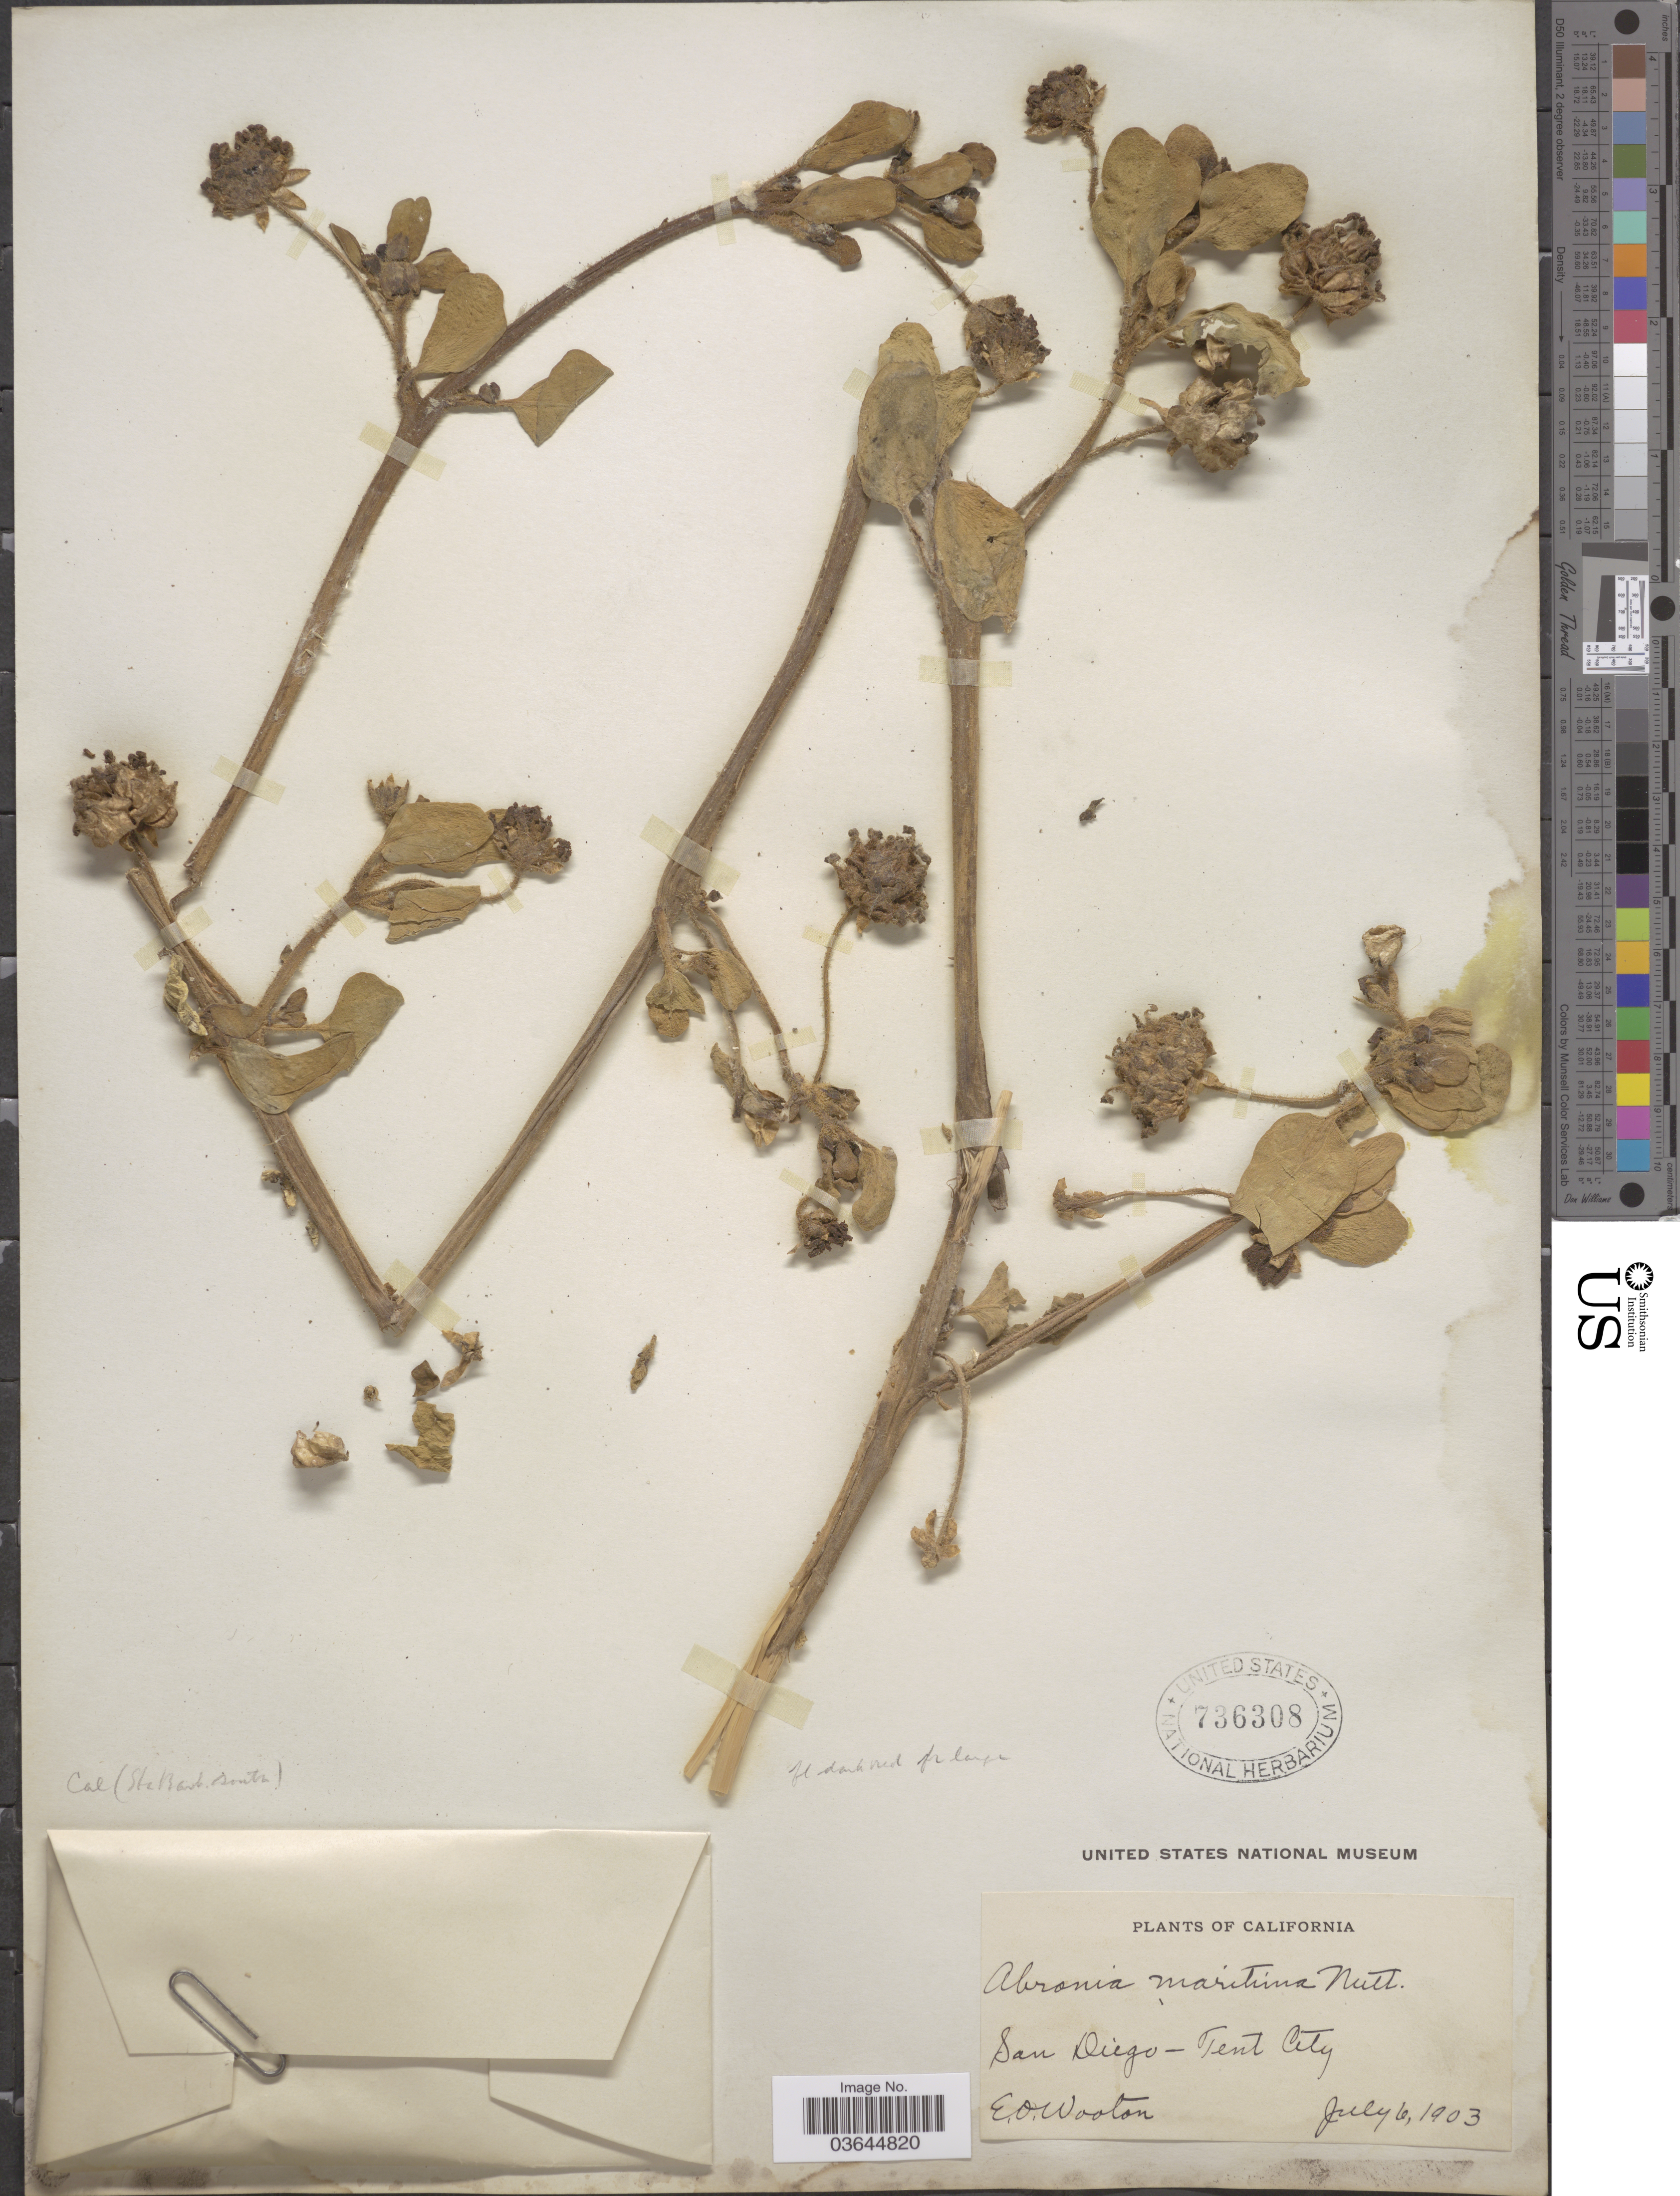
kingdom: Plantae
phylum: Tracheophyta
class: Magnoliopsida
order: Caryophyllales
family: Nyctaginaceae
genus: Abronia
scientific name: Abronia maritima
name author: Nutt. ex S. Watson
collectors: E. O. Wooton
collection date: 1903-07-06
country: United States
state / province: California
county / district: San Diego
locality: San Diego - Tent City.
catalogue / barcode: US 736308